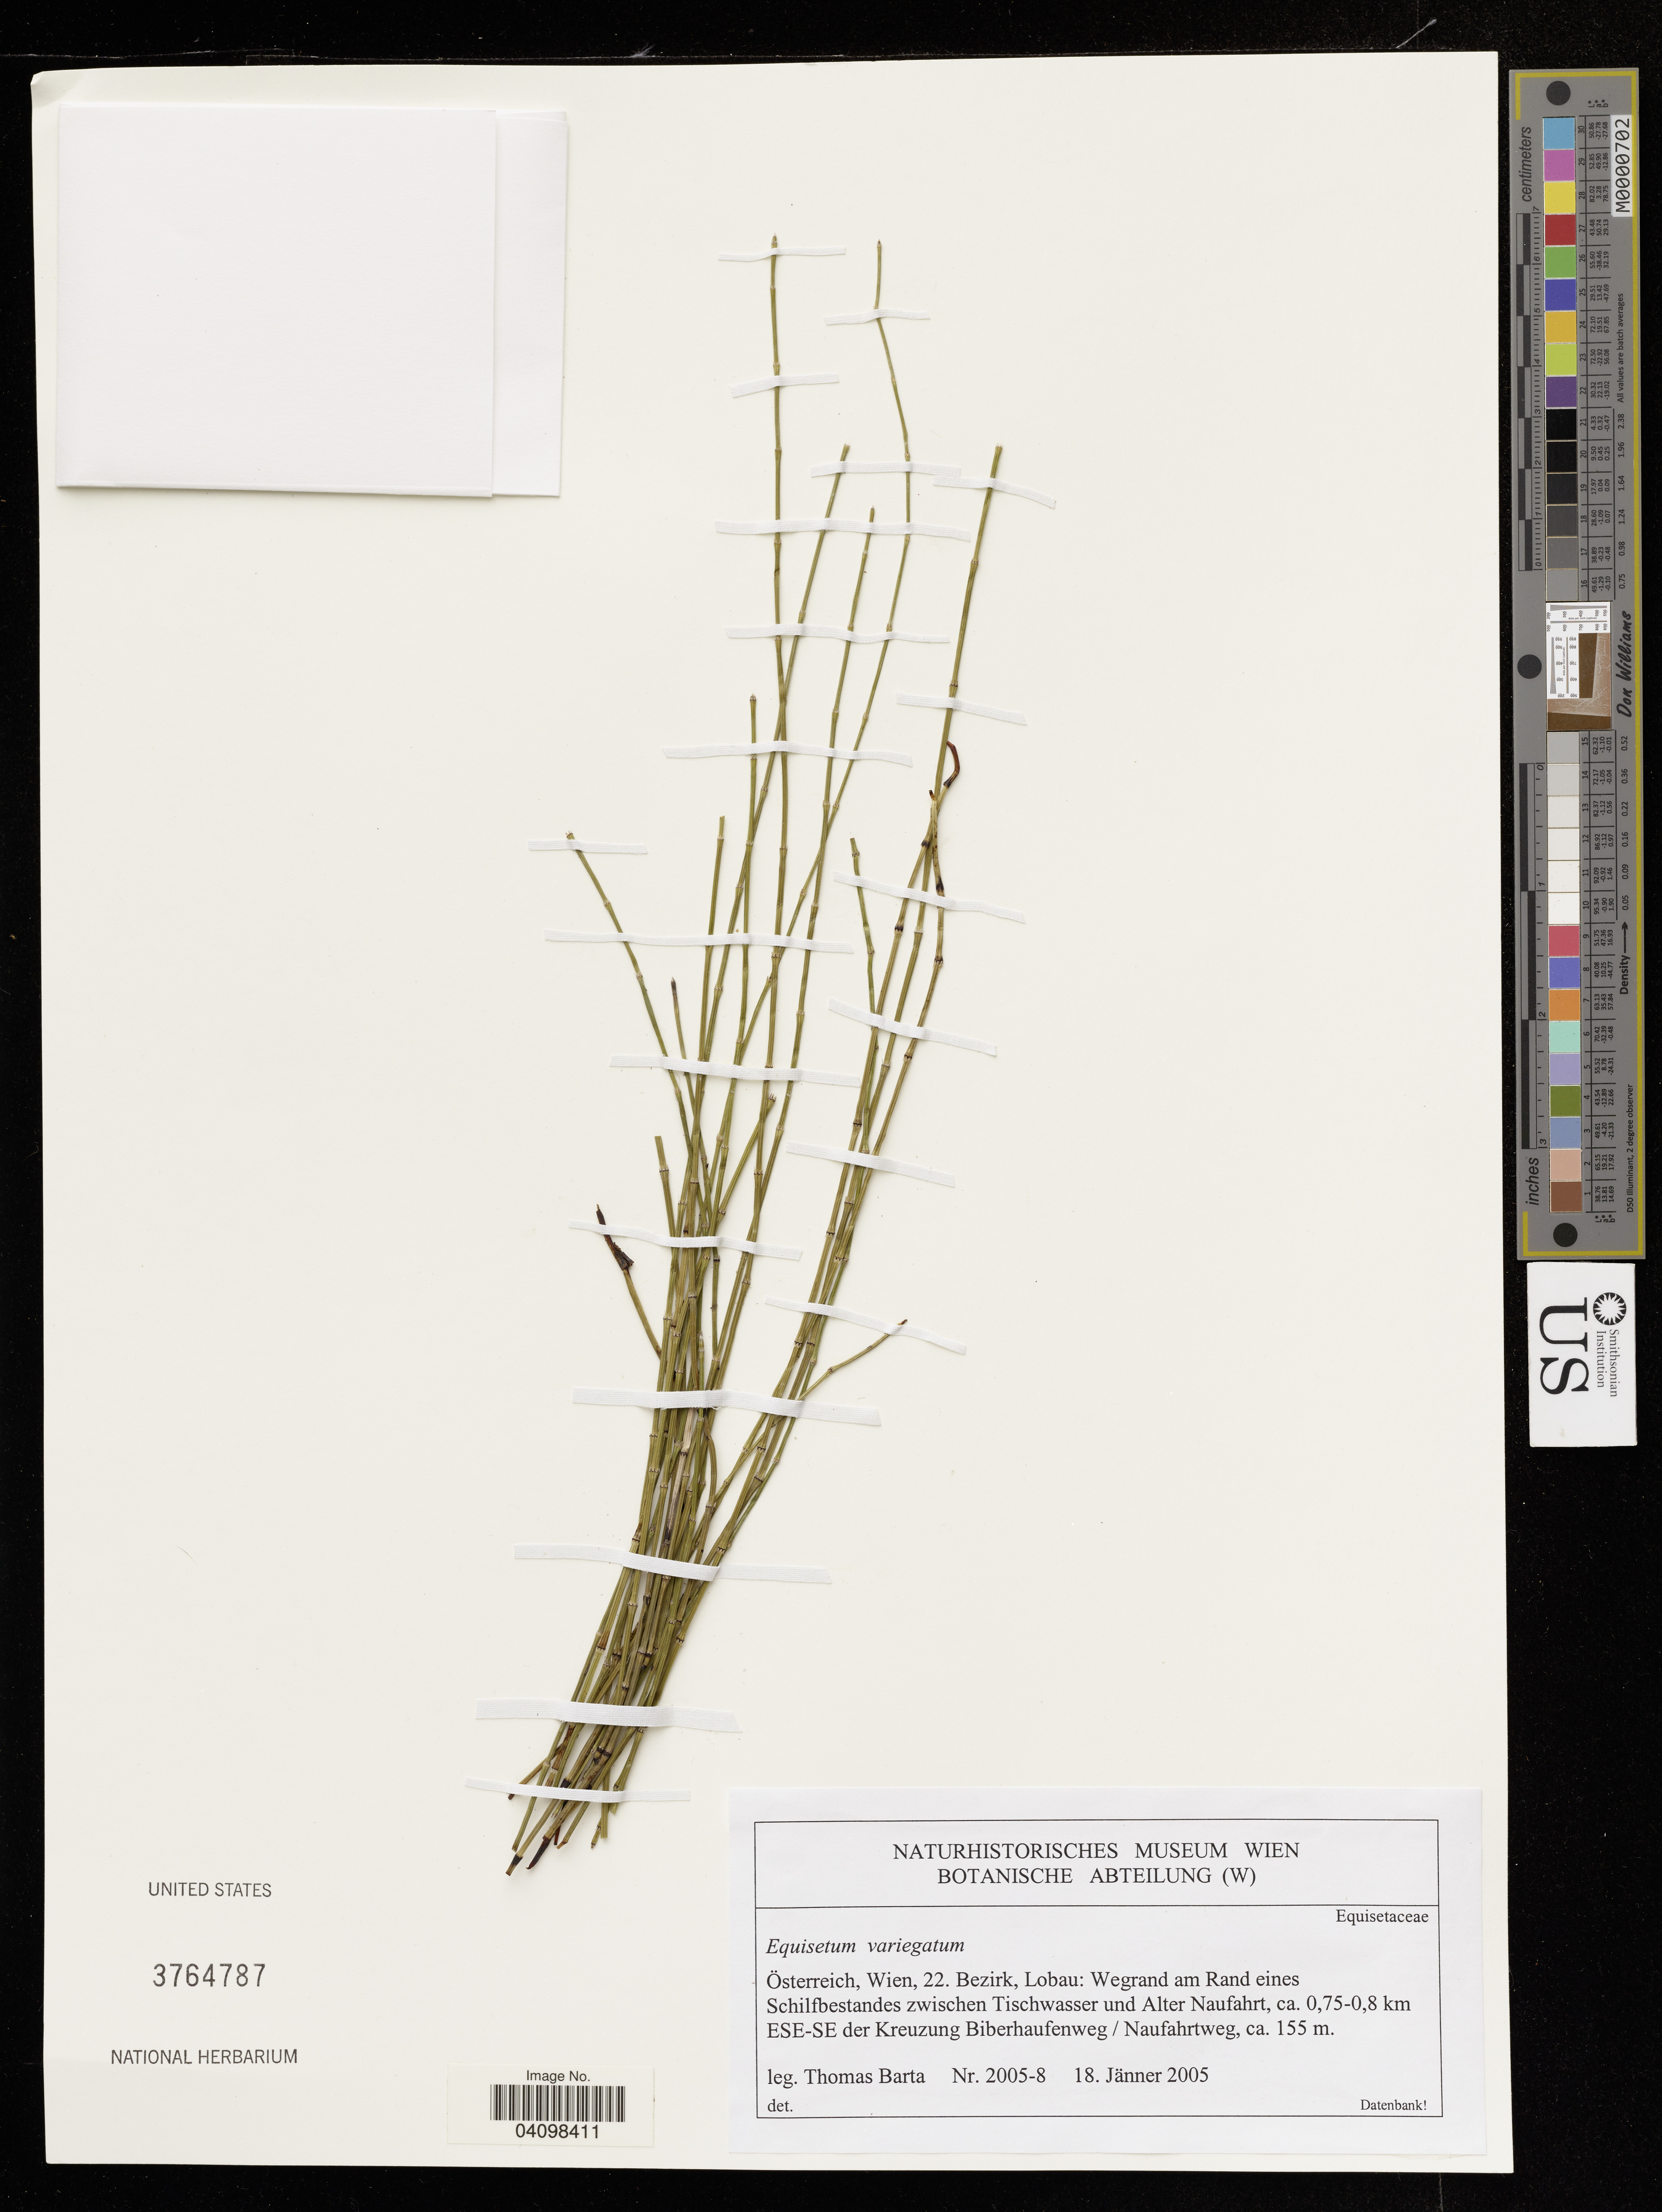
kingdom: Plantae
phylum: Tracheophyta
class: Polypodiopsida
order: Equisetales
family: Equisetaceae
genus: Equisetum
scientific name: Equisetum variegatum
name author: Schleich. ex F. Weber & D. Mohr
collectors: T. Barta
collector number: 2005-8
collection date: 2005-01-18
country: Austria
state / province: Wien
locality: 22. Bezirk, Lobau: Wegrand am Rand eines Schilfbestandes zwischen Tischwasser und Alter Naufahrt, ca. 0,75–0,8 km ESE–SE der Kreuzung Biberhaufenweg / Naufahrtweg.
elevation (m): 155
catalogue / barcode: US 3764787